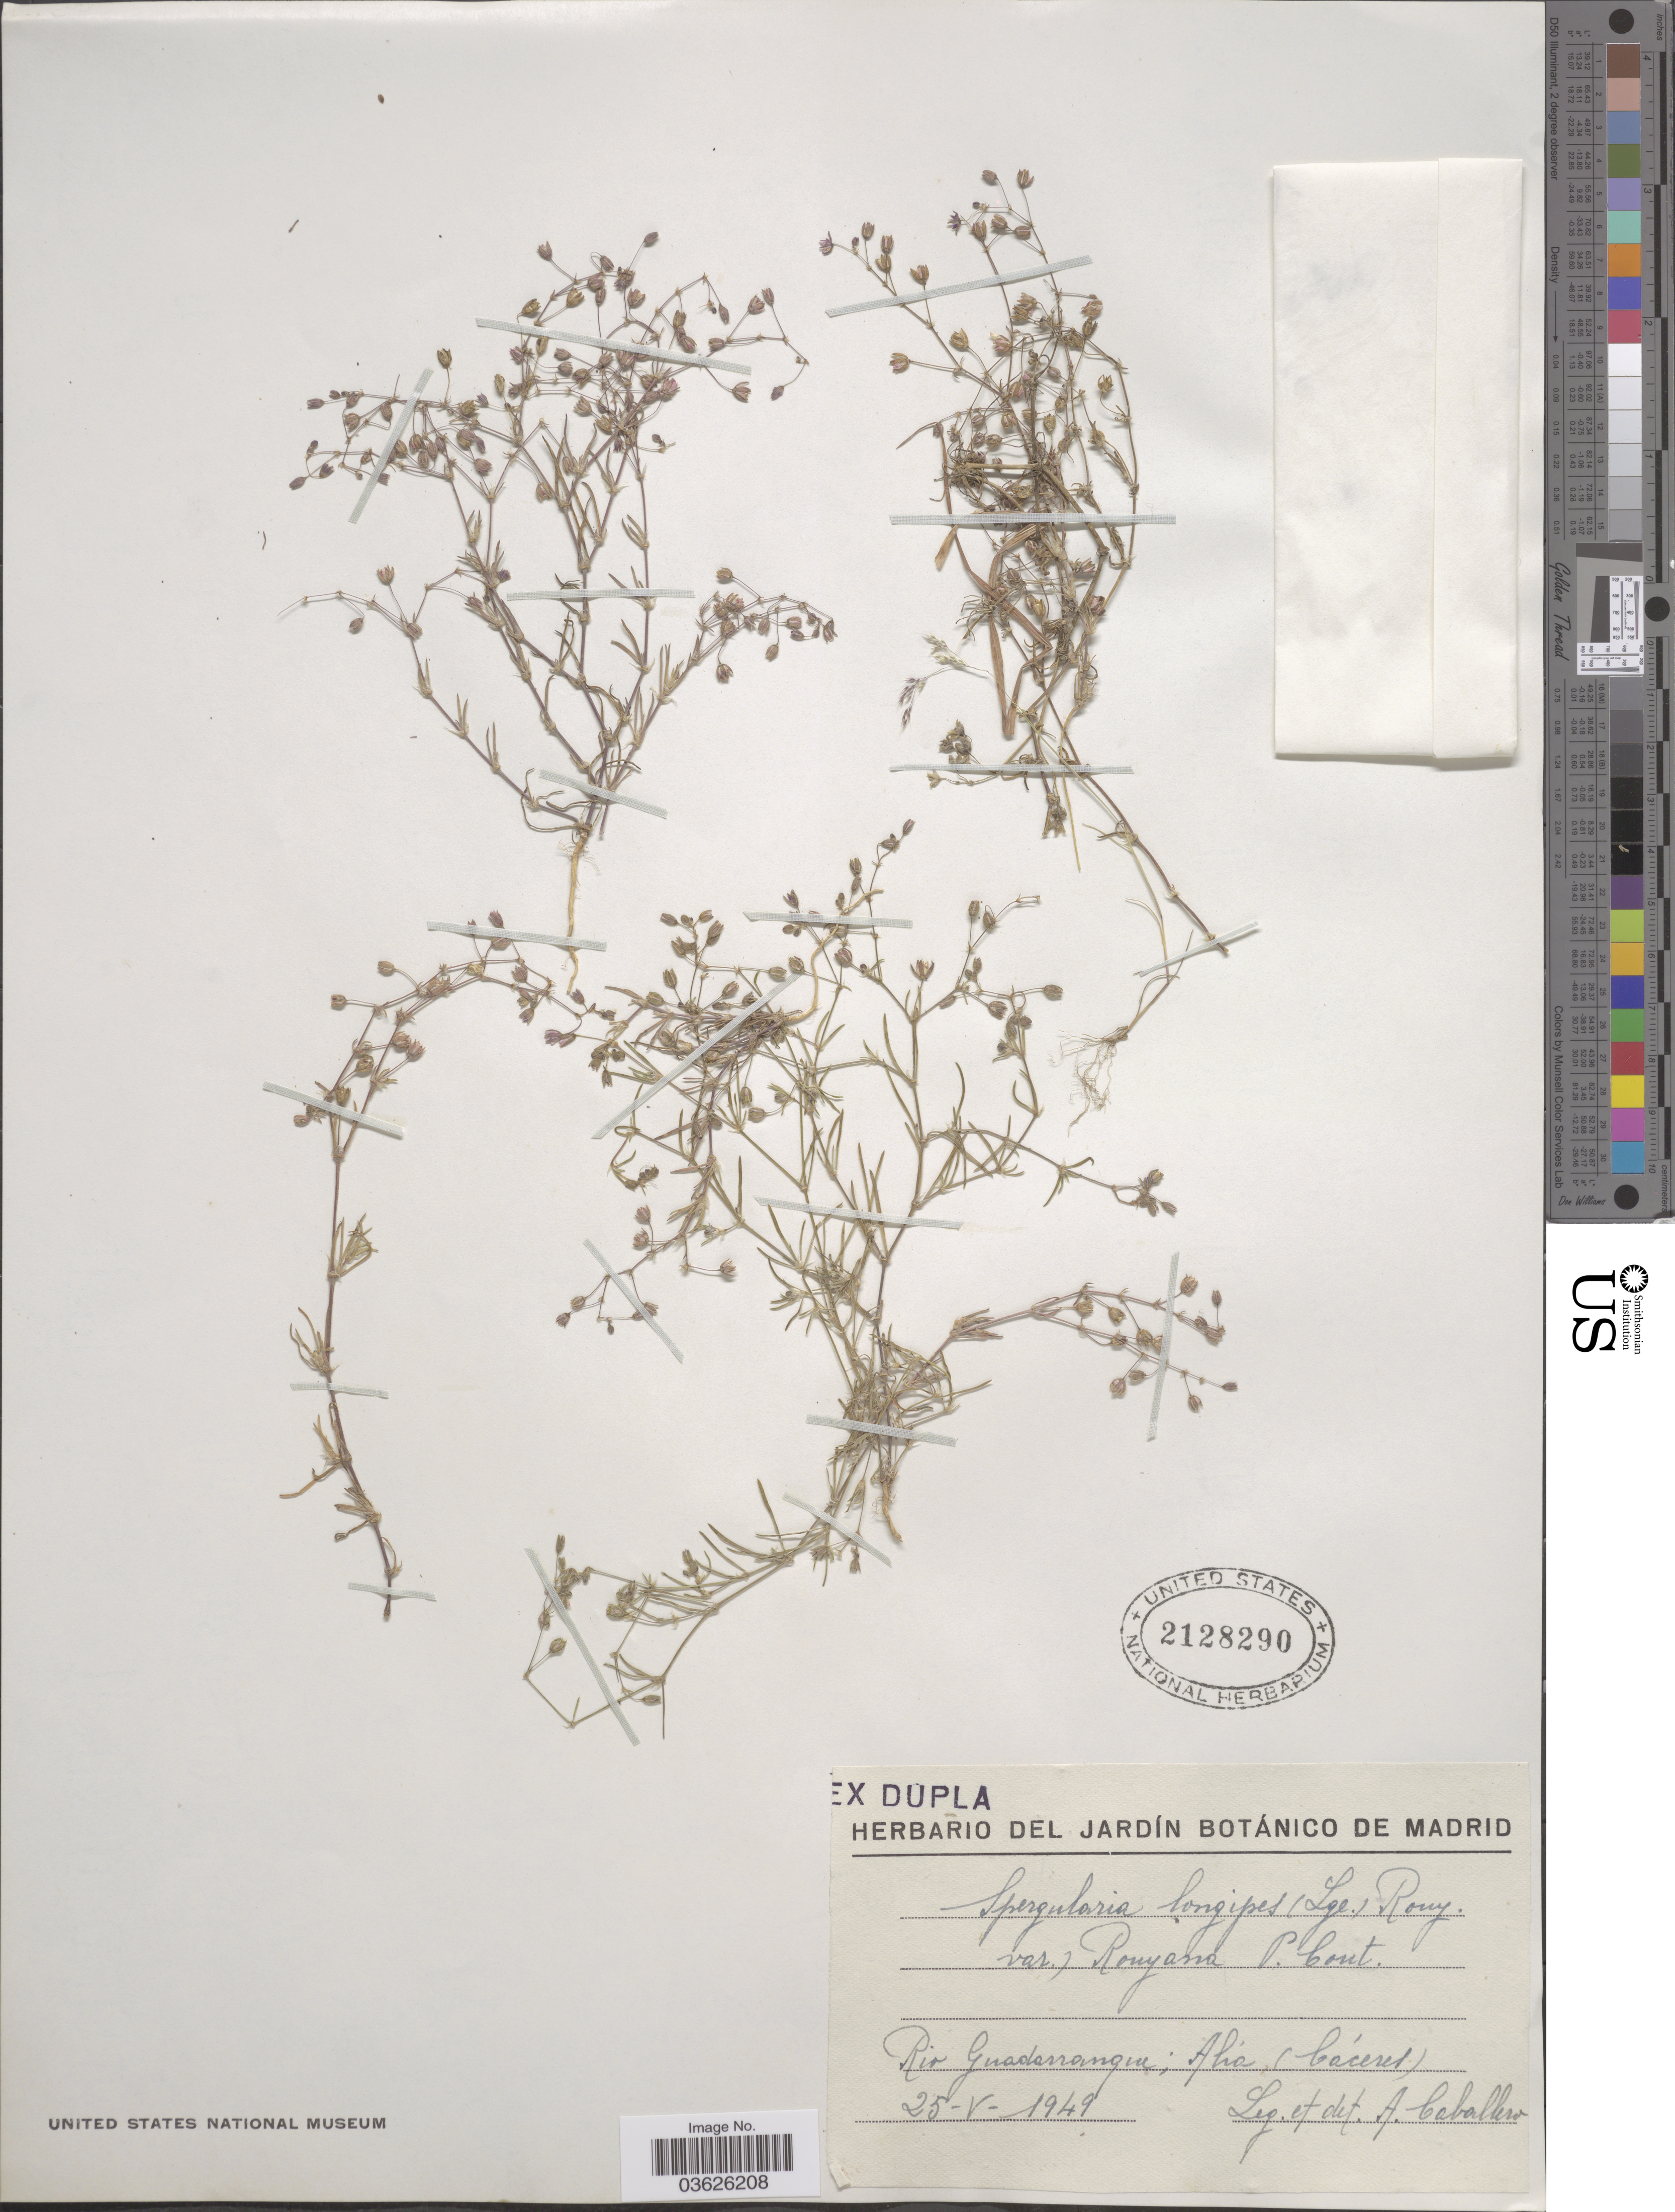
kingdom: Plantae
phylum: Tracheophyta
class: Magnoliopsida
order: Caryophyllales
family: Caryophyllaceae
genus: Spergularia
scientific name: Spergularia longipes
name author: Rouy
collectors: A. Caballero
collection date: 1949-05-25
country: Spain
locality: Rio Guadarranque; Ahá (Cáceres).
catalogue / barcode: US 2128290